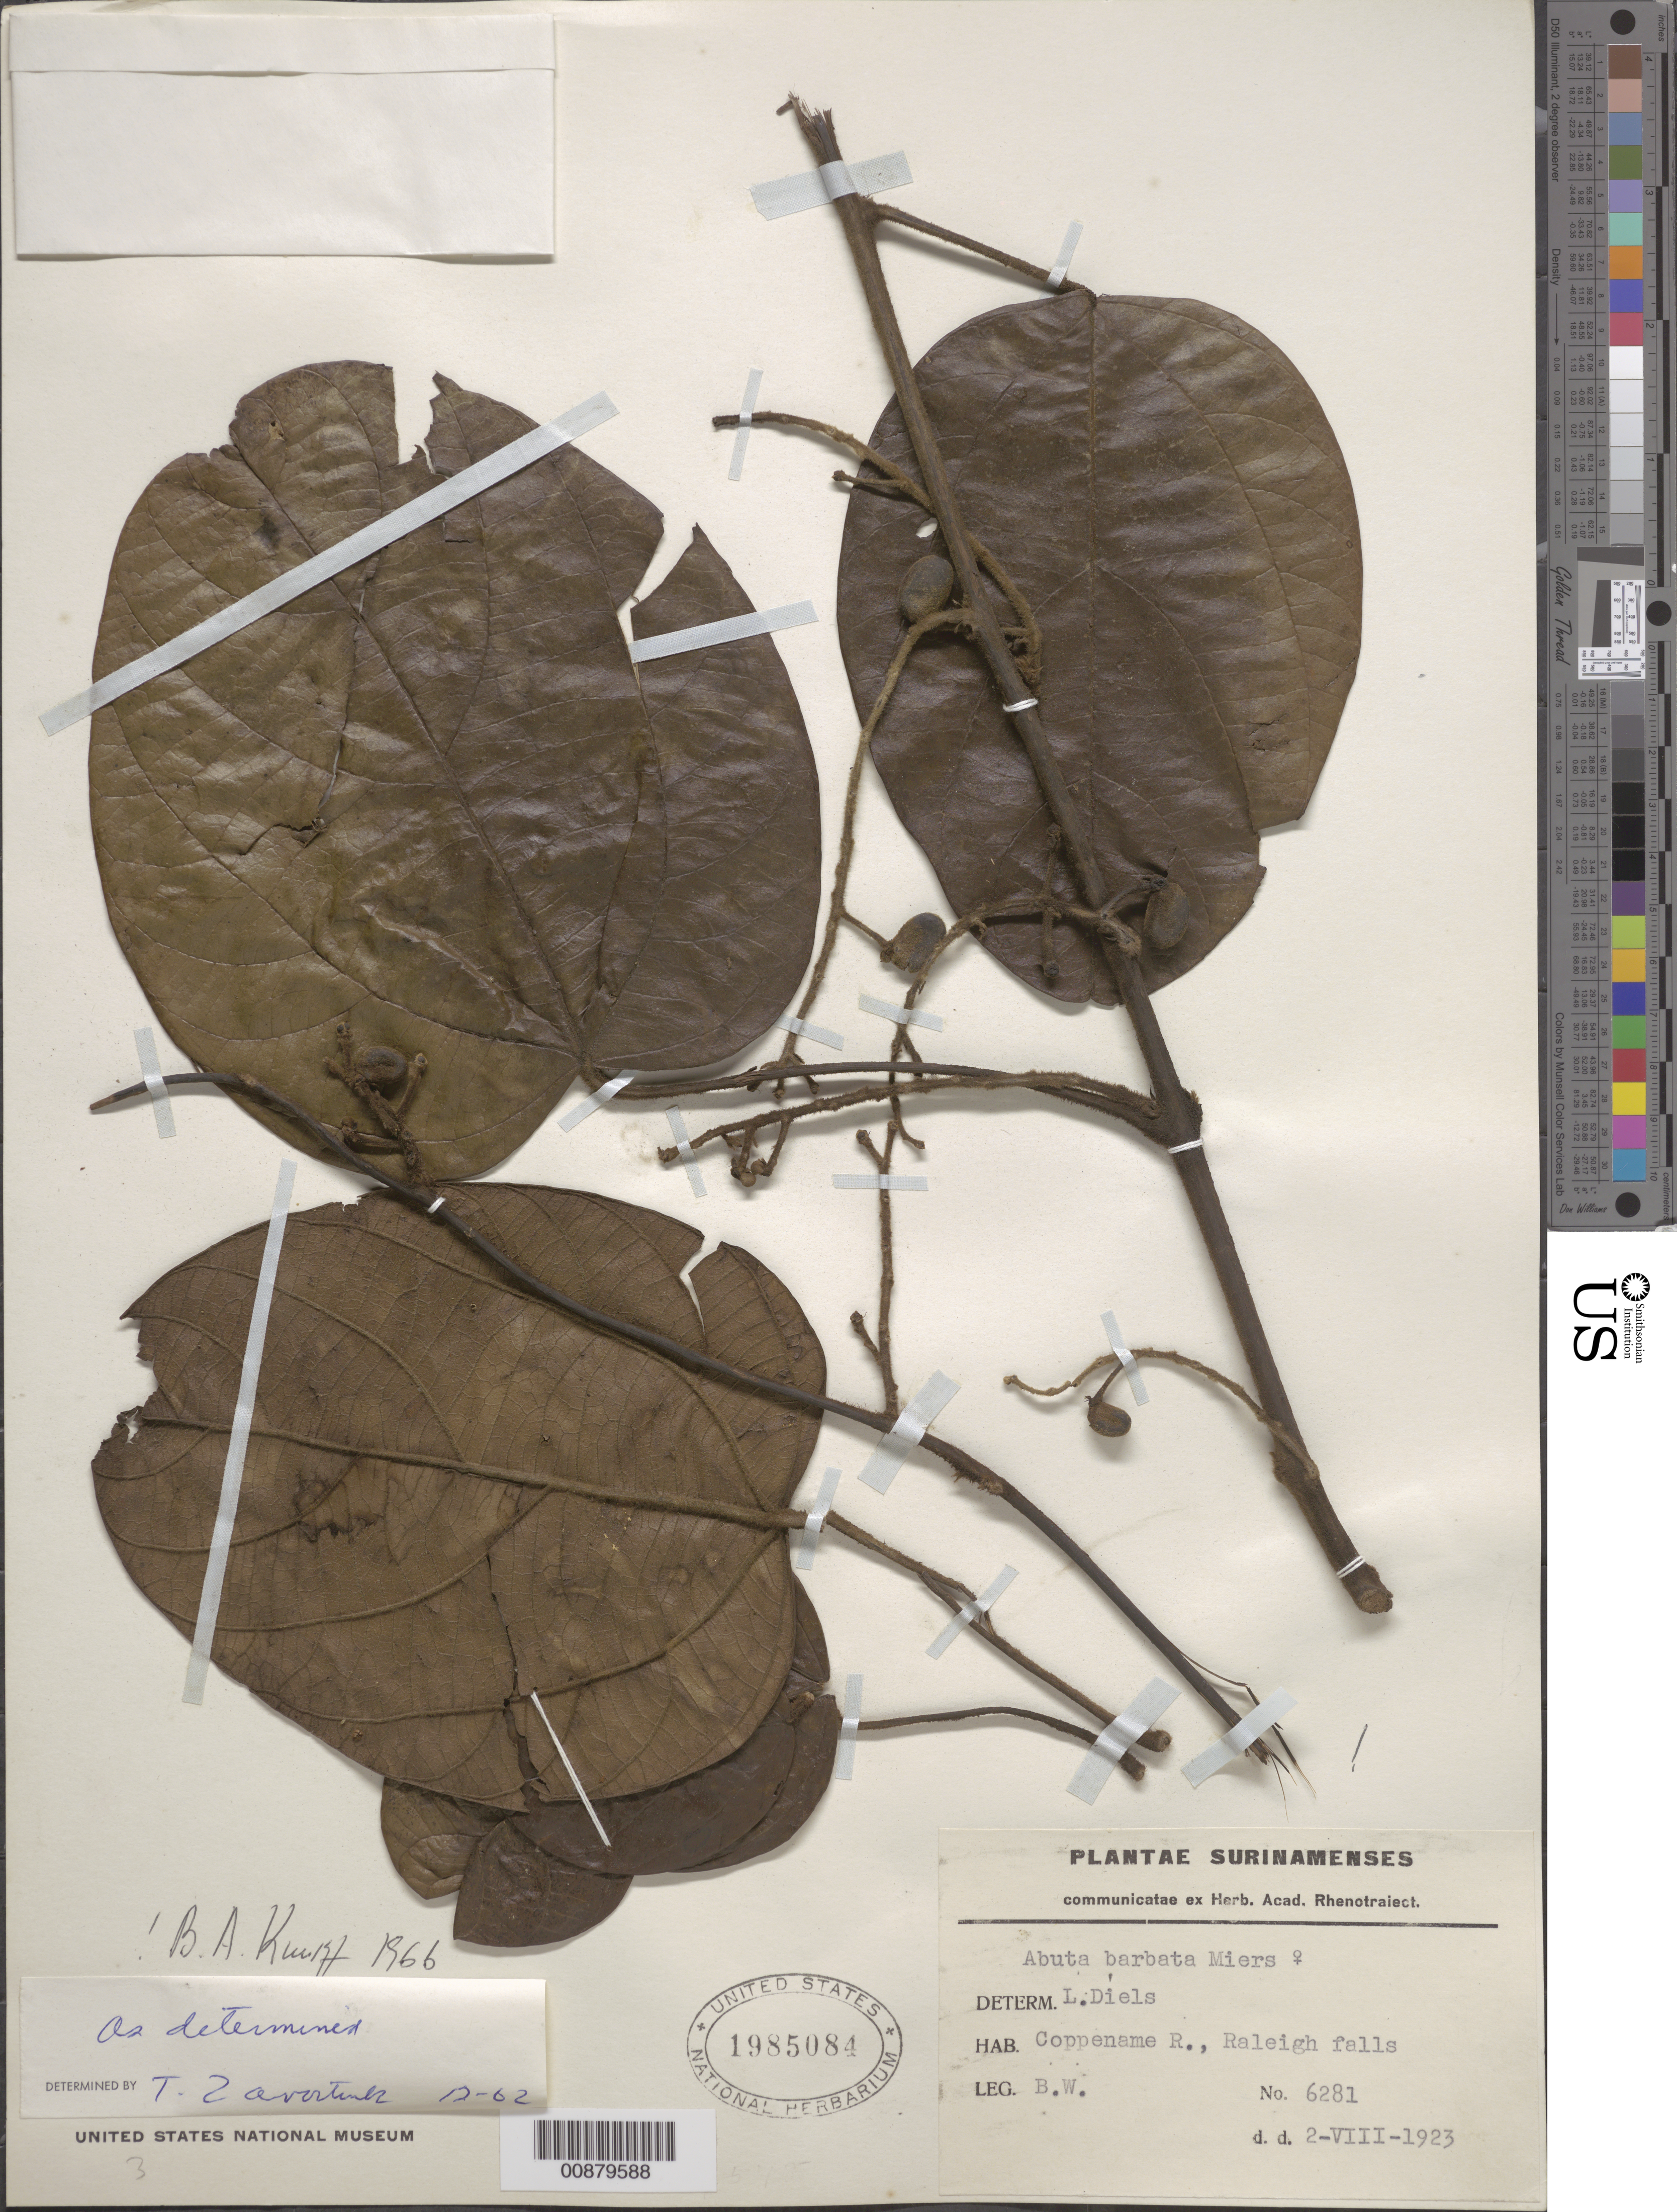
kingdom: Plantae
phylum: Tracheophyta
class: Magnoliopsida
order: Ranunculales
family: Menispermaceae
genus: Abuta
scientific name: Abuta barbata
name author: Miers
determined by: Kurkt, B. A.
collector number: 6281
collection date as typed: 2-Aug-23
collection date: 1923-08-02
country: Suriname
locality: Coppename R., Raleigh falls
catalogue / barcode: US 1985084